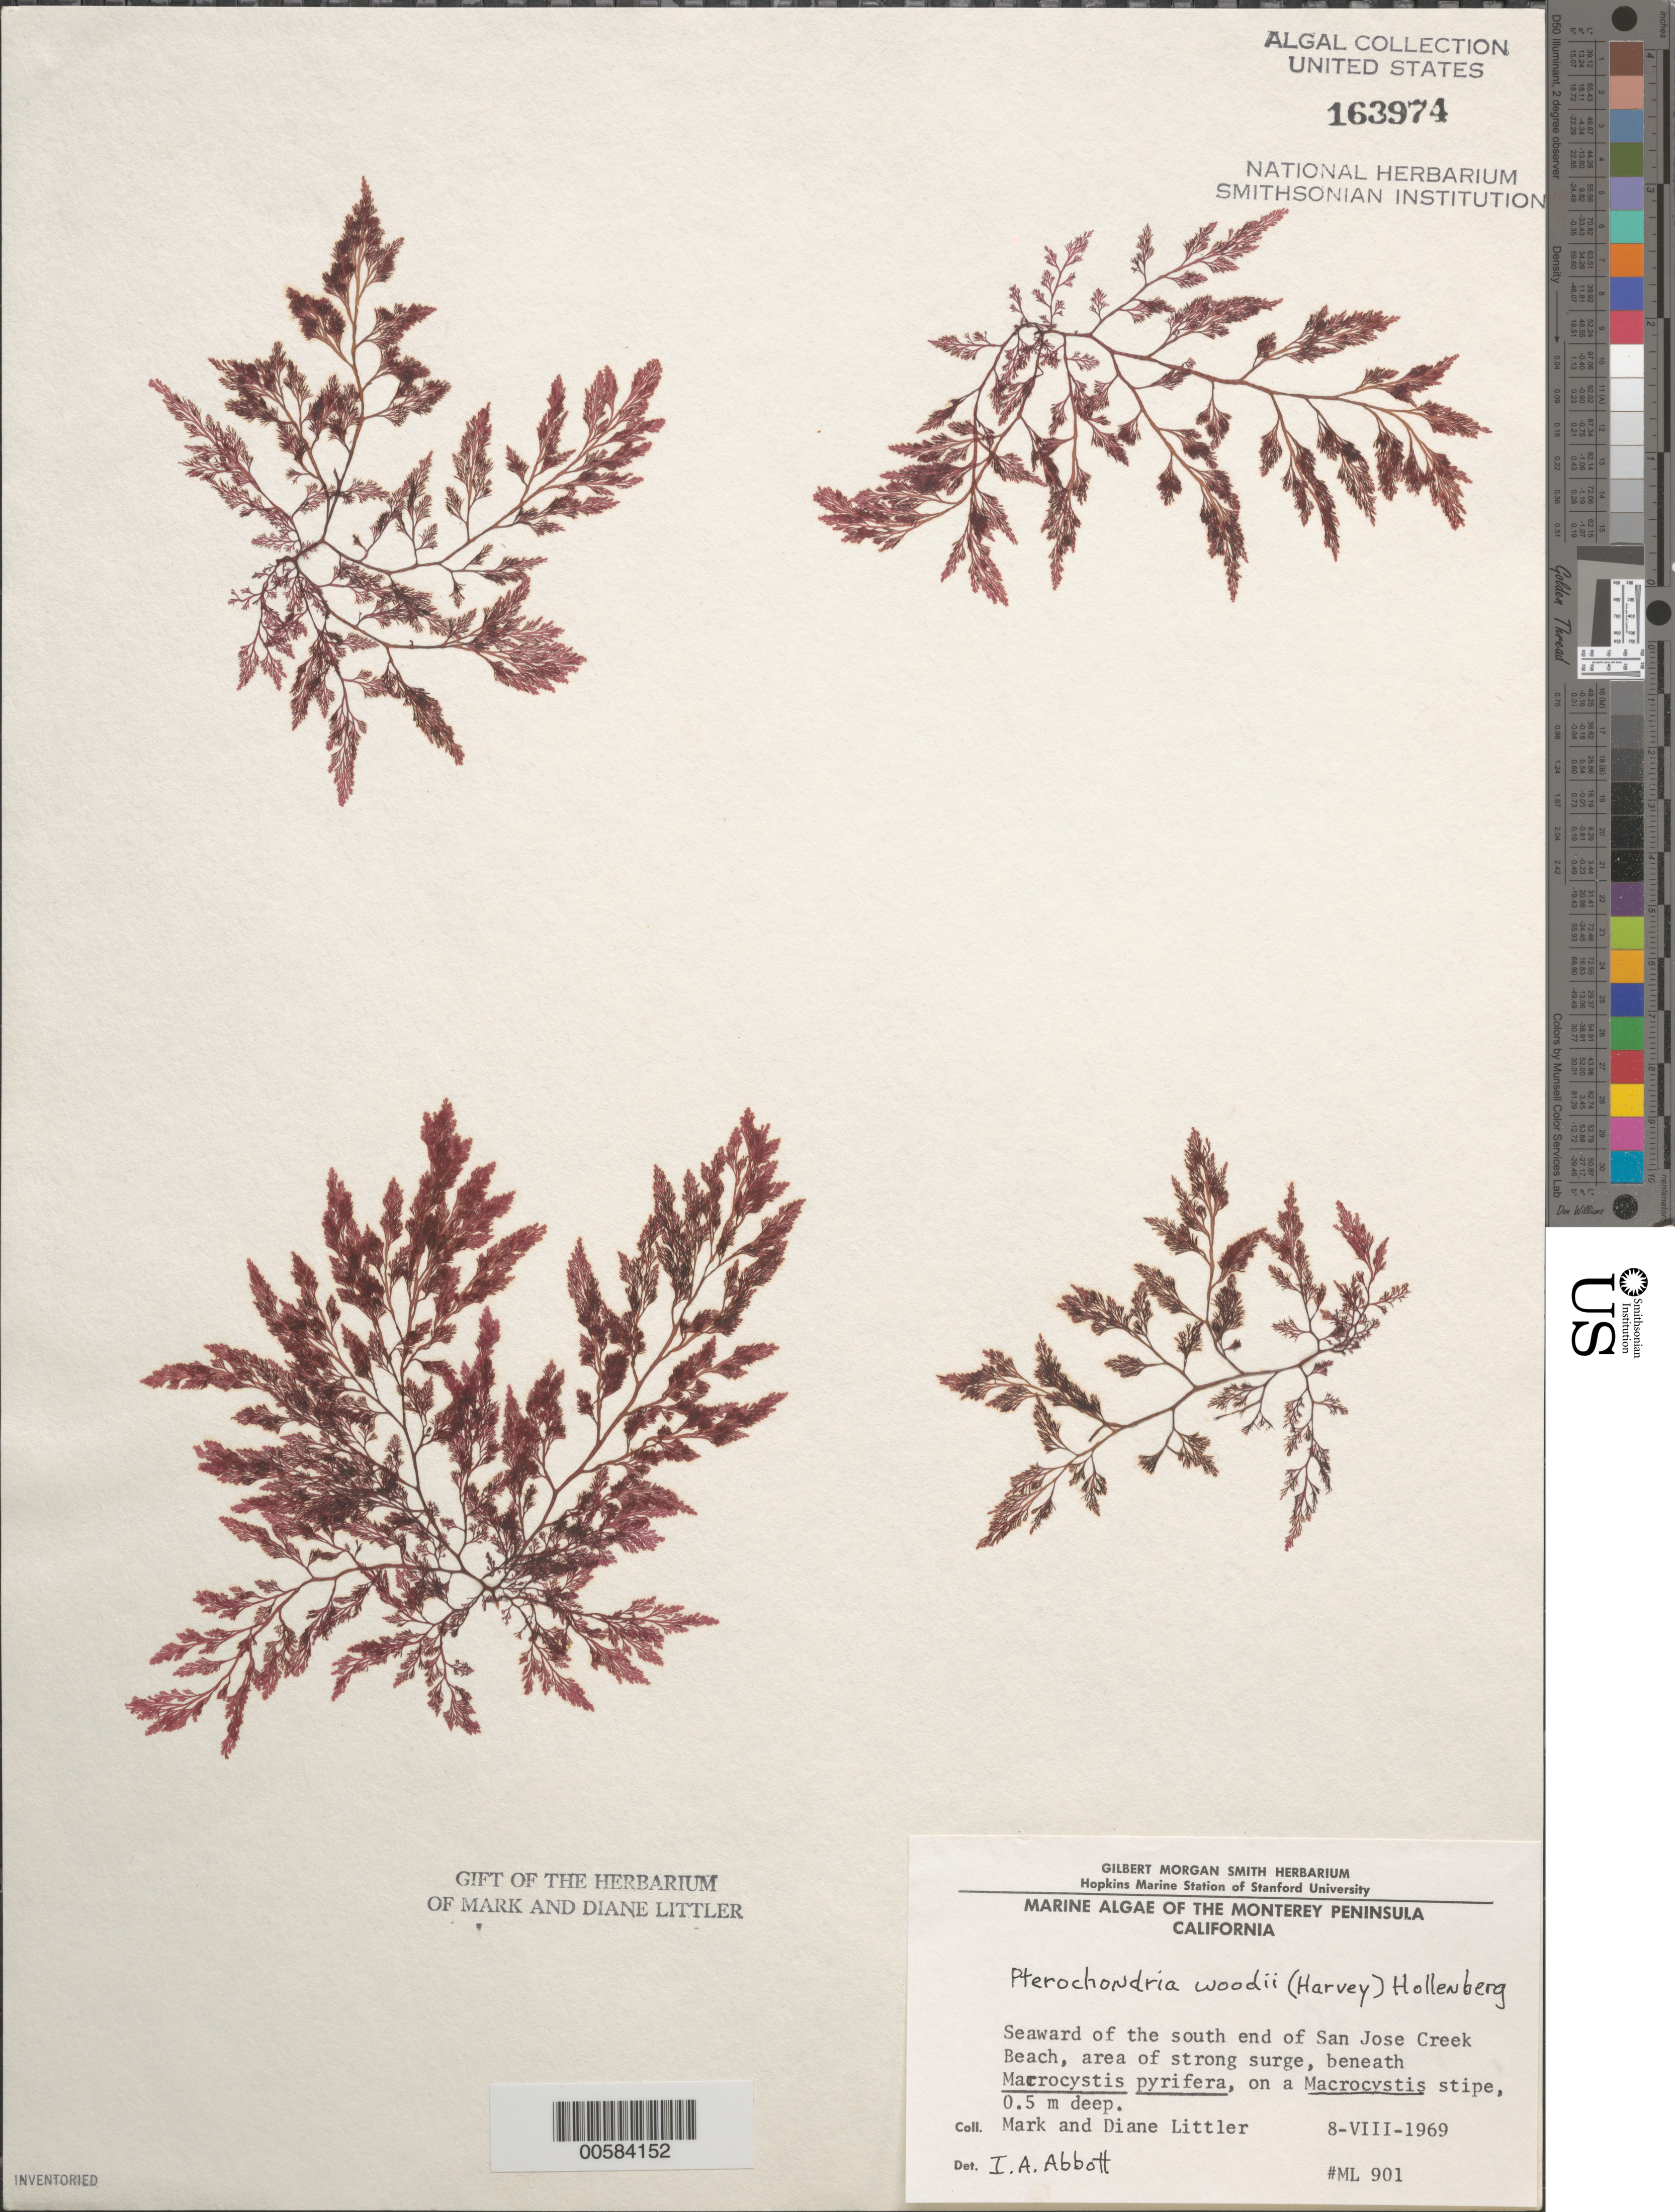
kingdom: Plantae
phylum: Rhodophyta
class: Florideophyceae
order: Ceramiales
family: Rhodomelaceae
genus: Pterochondria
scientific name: Pterochondria woodii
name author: (Harv.) Hollenb.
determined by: Abbott, Isabella A.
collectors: M. M. Littler & D. S. Littler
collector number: ML 901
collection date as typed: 08 Aug 1969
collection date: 1969-08-08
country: United States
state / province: California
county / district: Monterey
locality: Off south San Jose Creek Beach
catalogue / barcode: US 163974